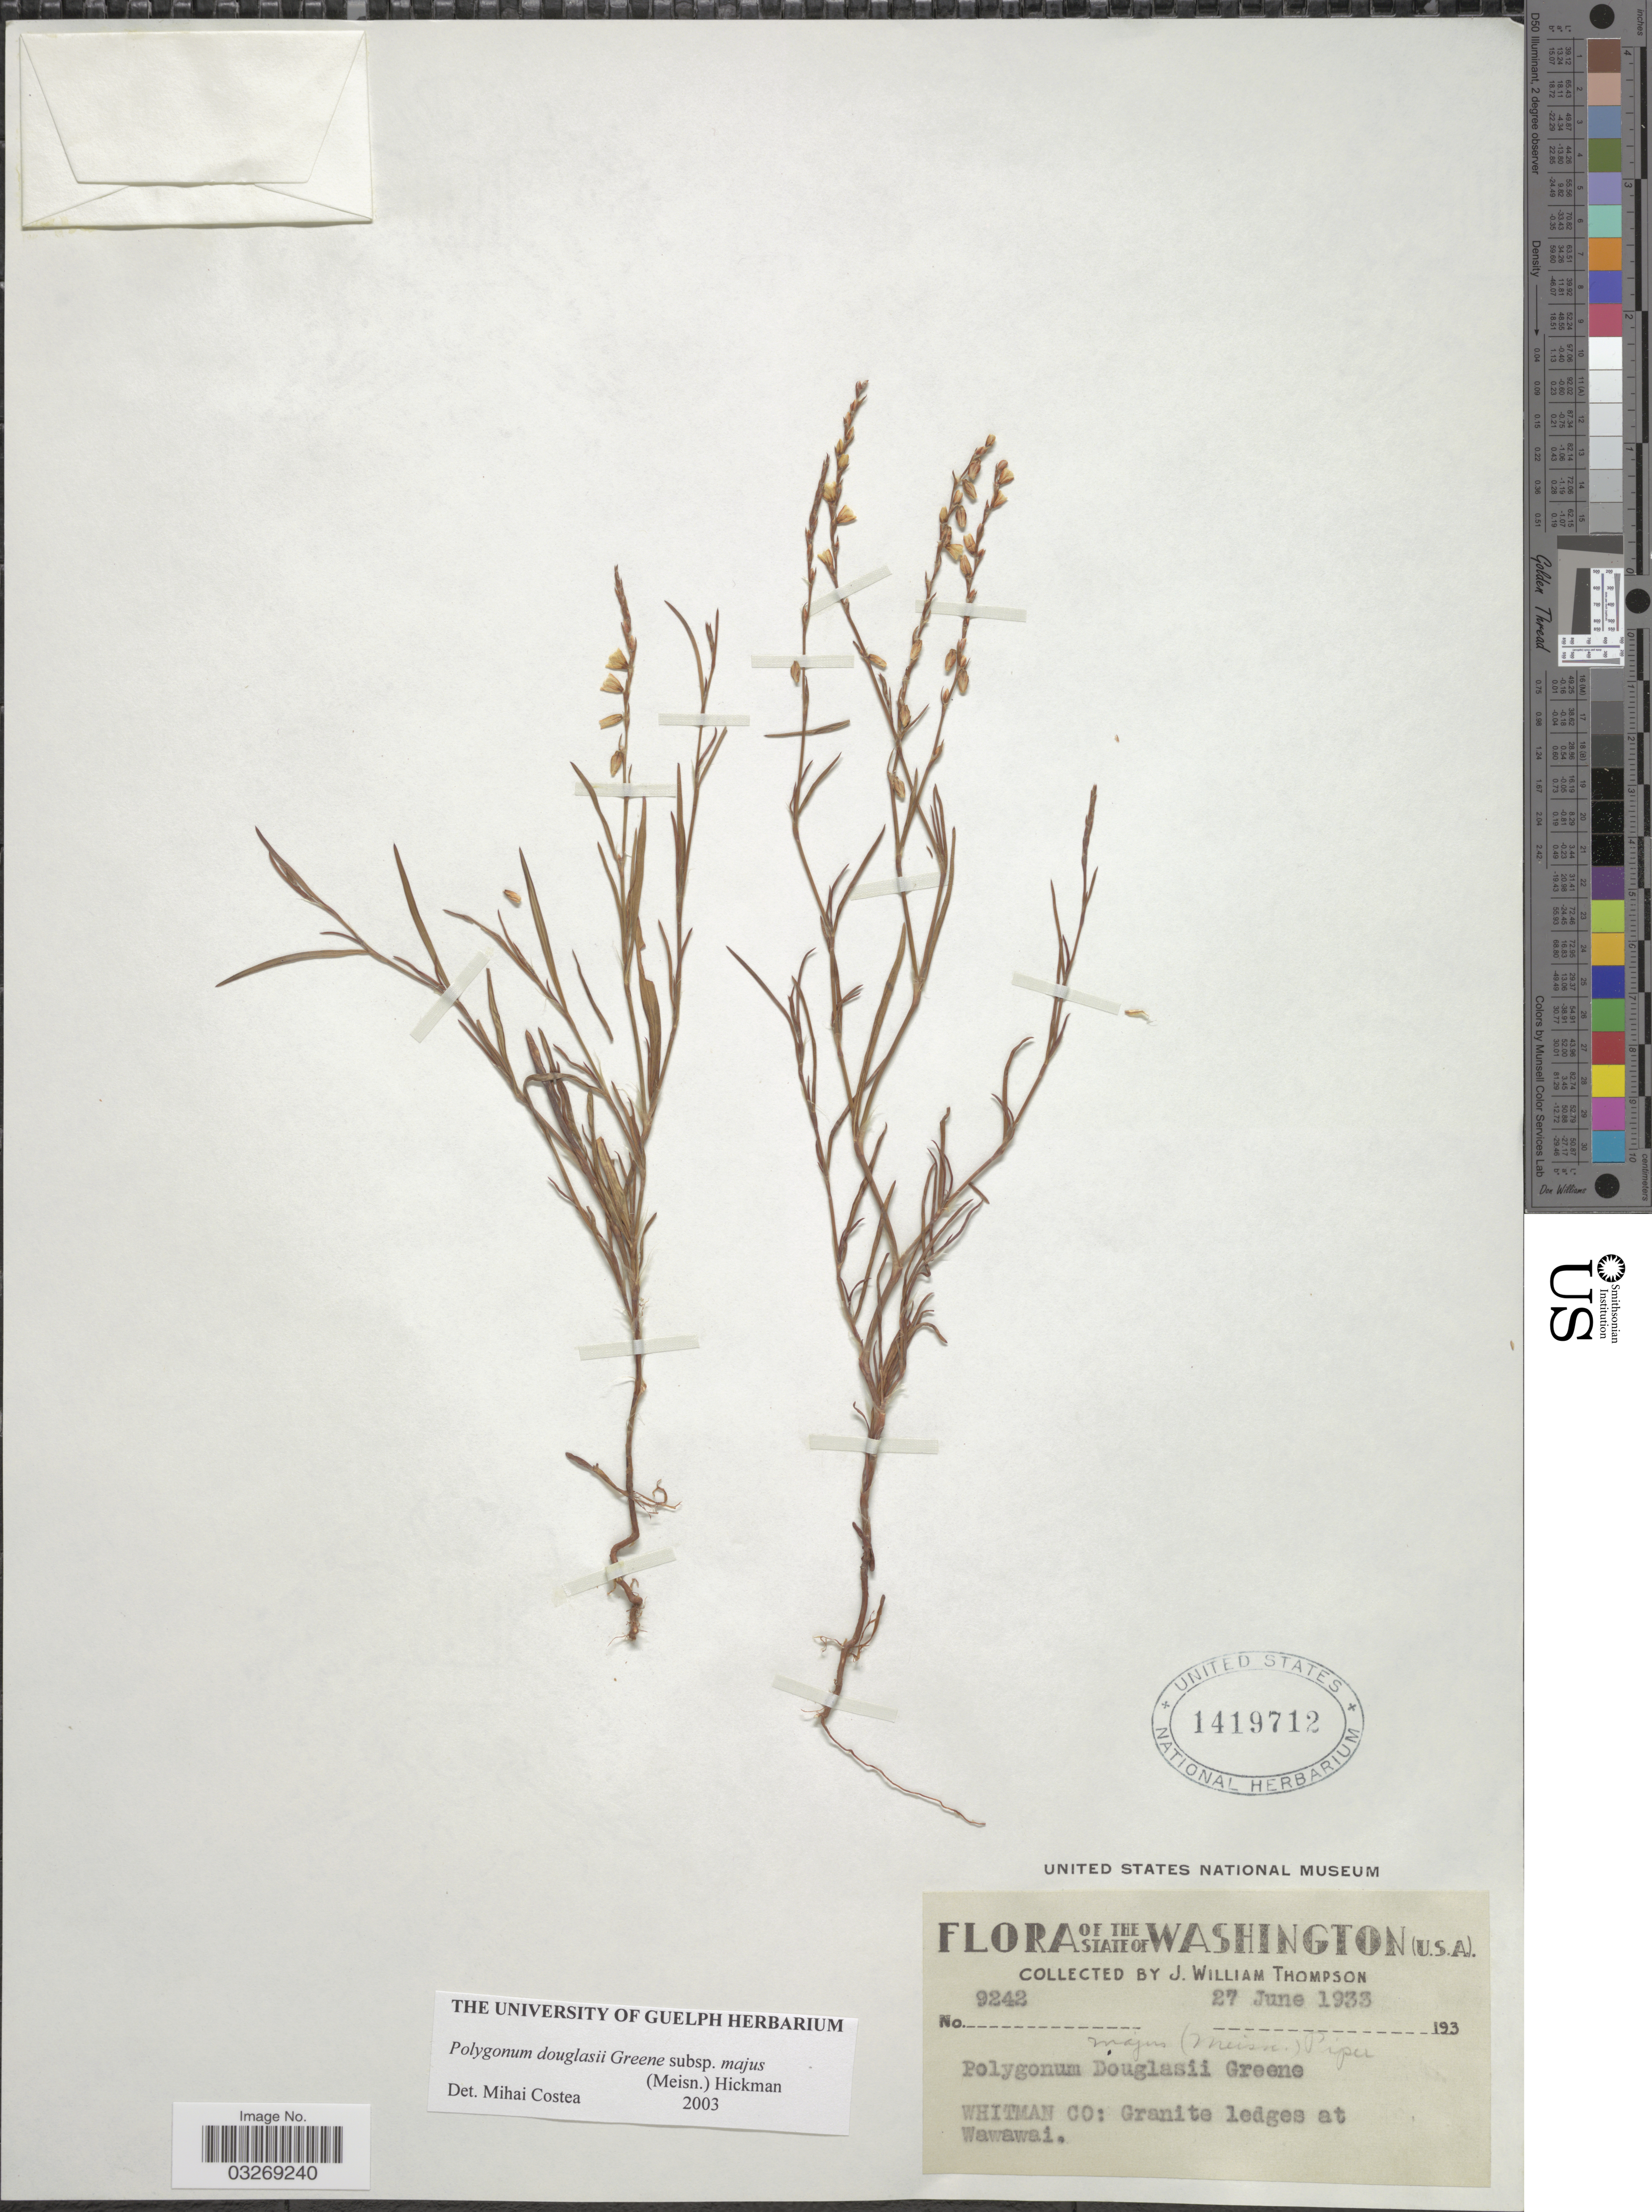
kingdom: Plantae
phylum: Tracheophyta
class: Magnoliopsida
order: Caryophyllales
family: Polygonaceae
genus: Polygonum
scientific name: Polygonum douglasii subsp. majus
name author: (Meisn.) Hickman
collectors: J. W. Thompson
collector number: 9242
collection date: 1933-06-27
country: United States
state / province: Washington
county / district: Whitman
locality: Whitman Co: Granite ledges at Wawawai.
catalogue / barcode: US 1419712